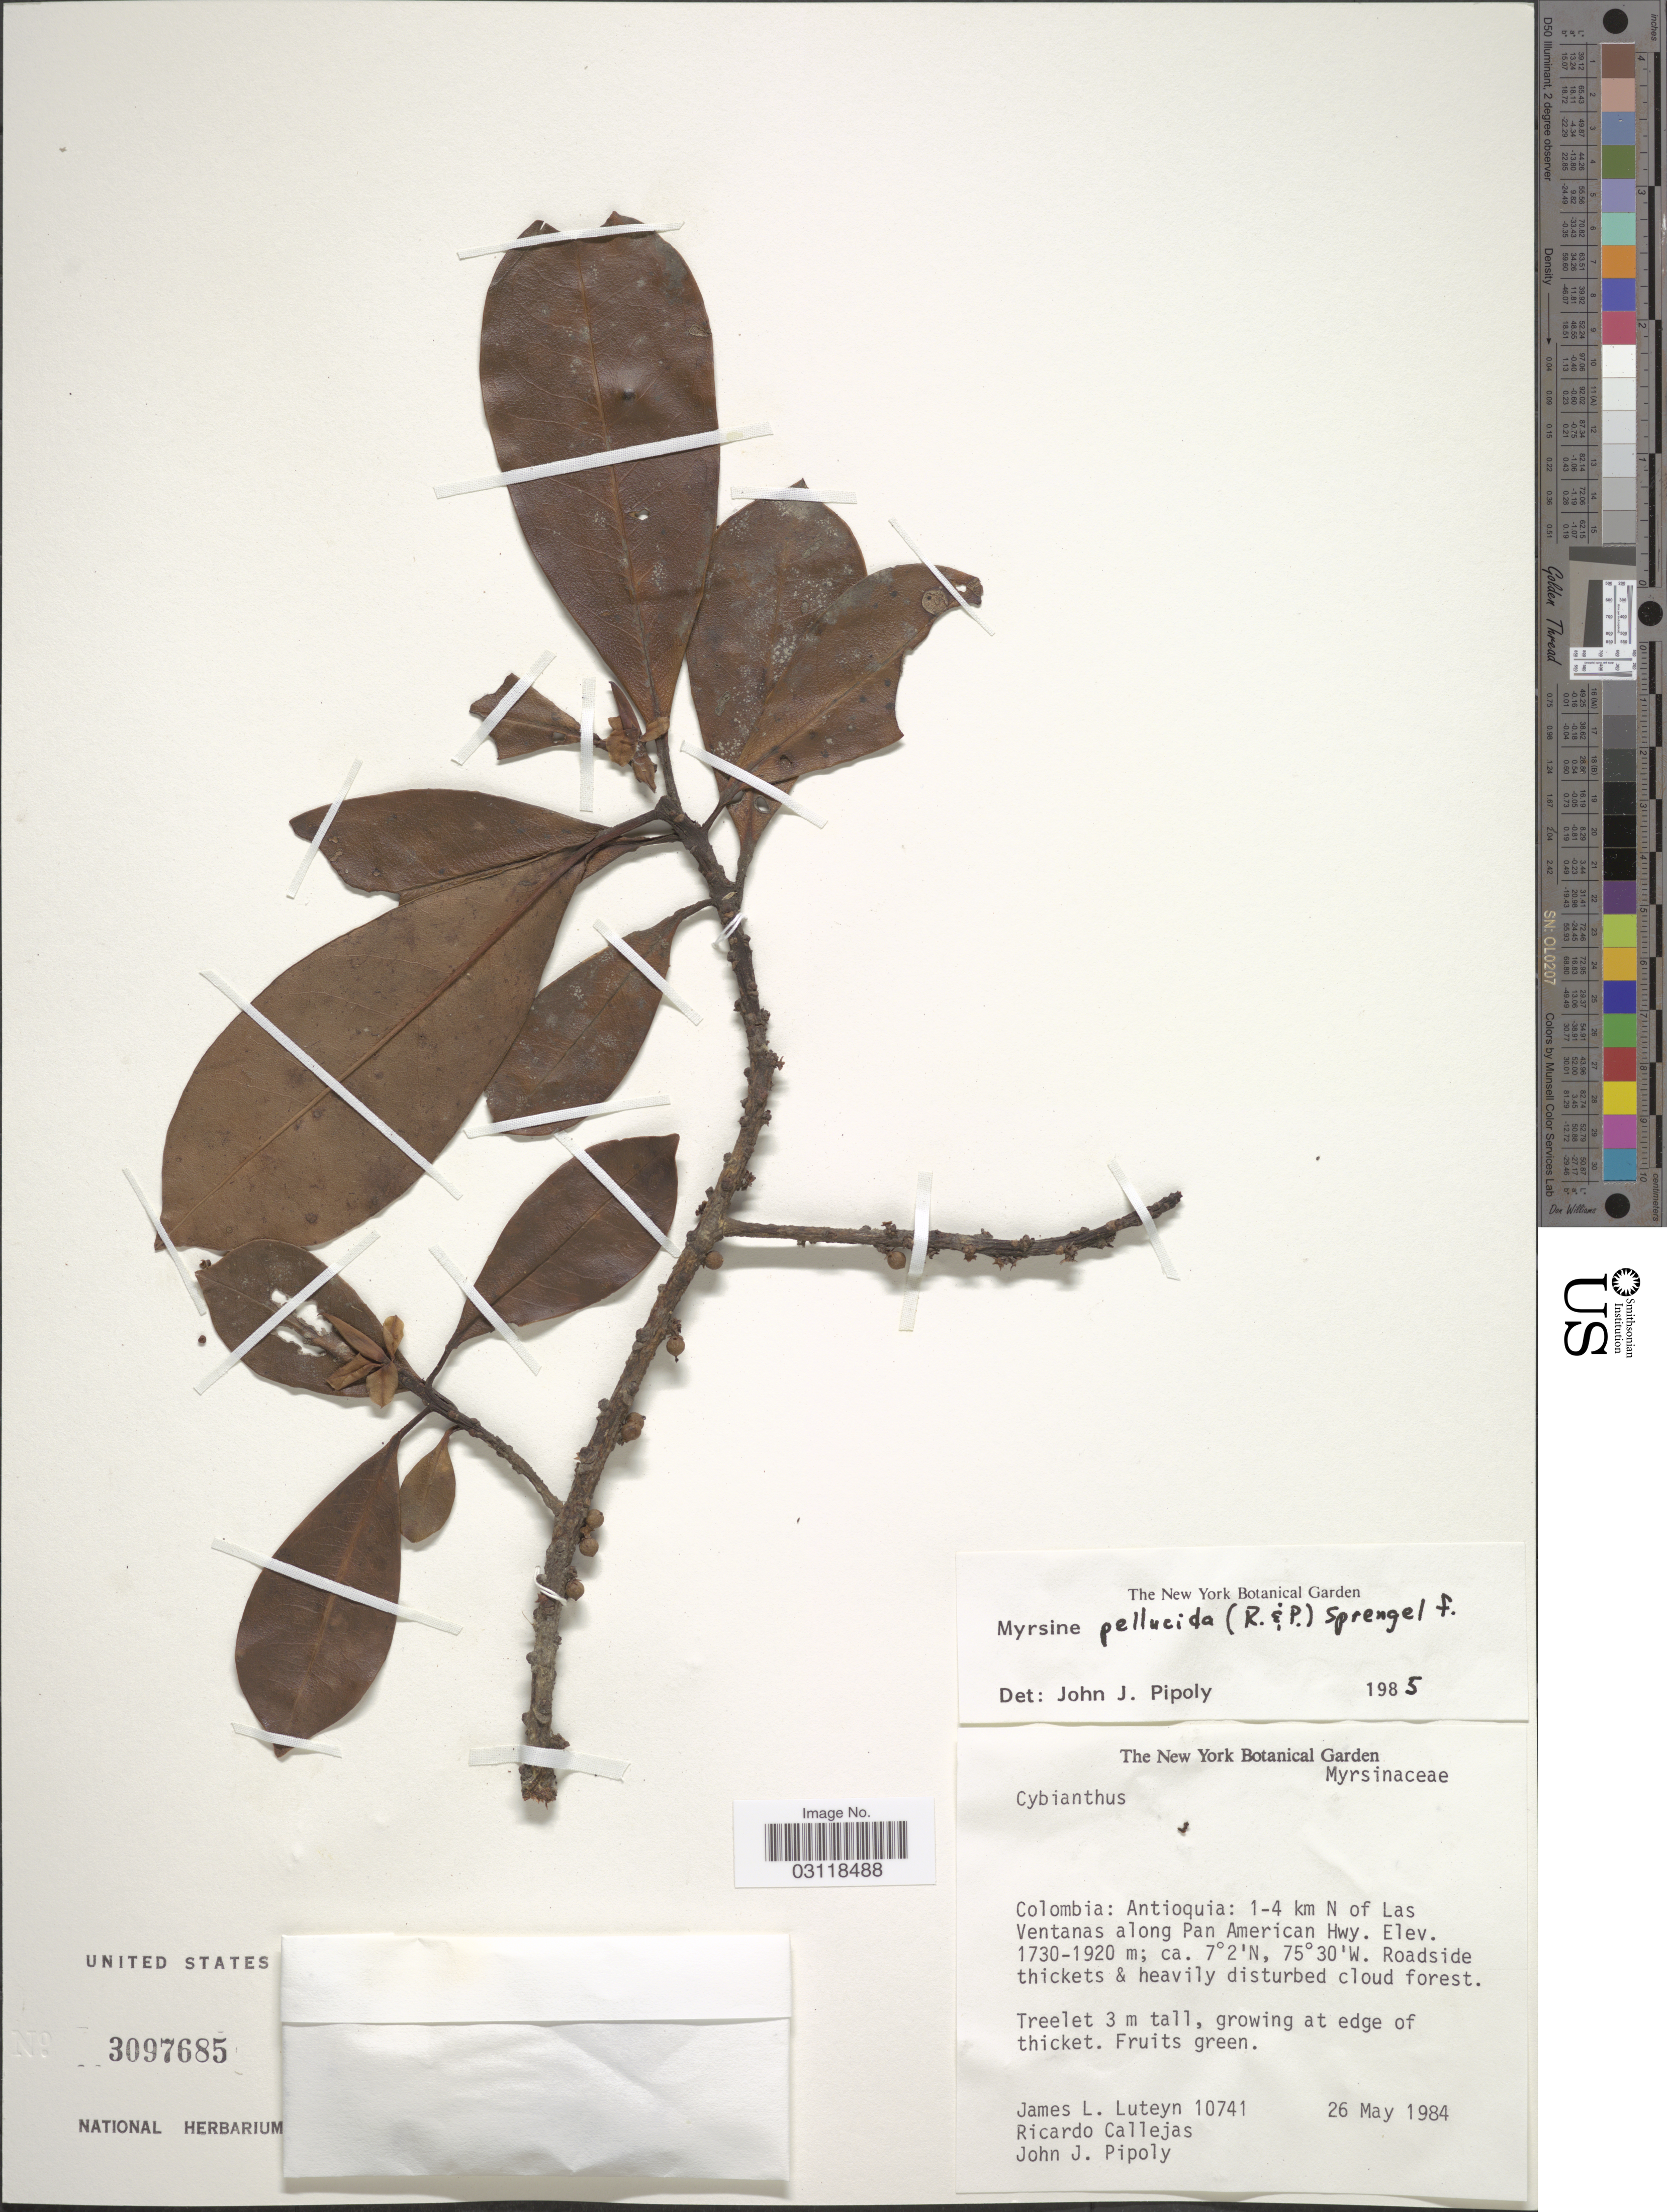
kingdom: Plantae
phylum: Tracheophyta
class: Magnoliopsida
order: Ericales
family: Primulaceae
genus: Rapanea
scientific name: Rapanea pellucida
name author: (Ruiz & Pav.) Mez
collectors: J. L. Luteyn, R. Callejas & J. J. Pipoly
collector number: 10741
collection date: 1984-05-26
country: Colombia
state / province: Antioquia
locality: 1-4 km N of Ventanas along Pan American Hwy.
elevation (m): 1730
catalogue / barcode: US 3097685